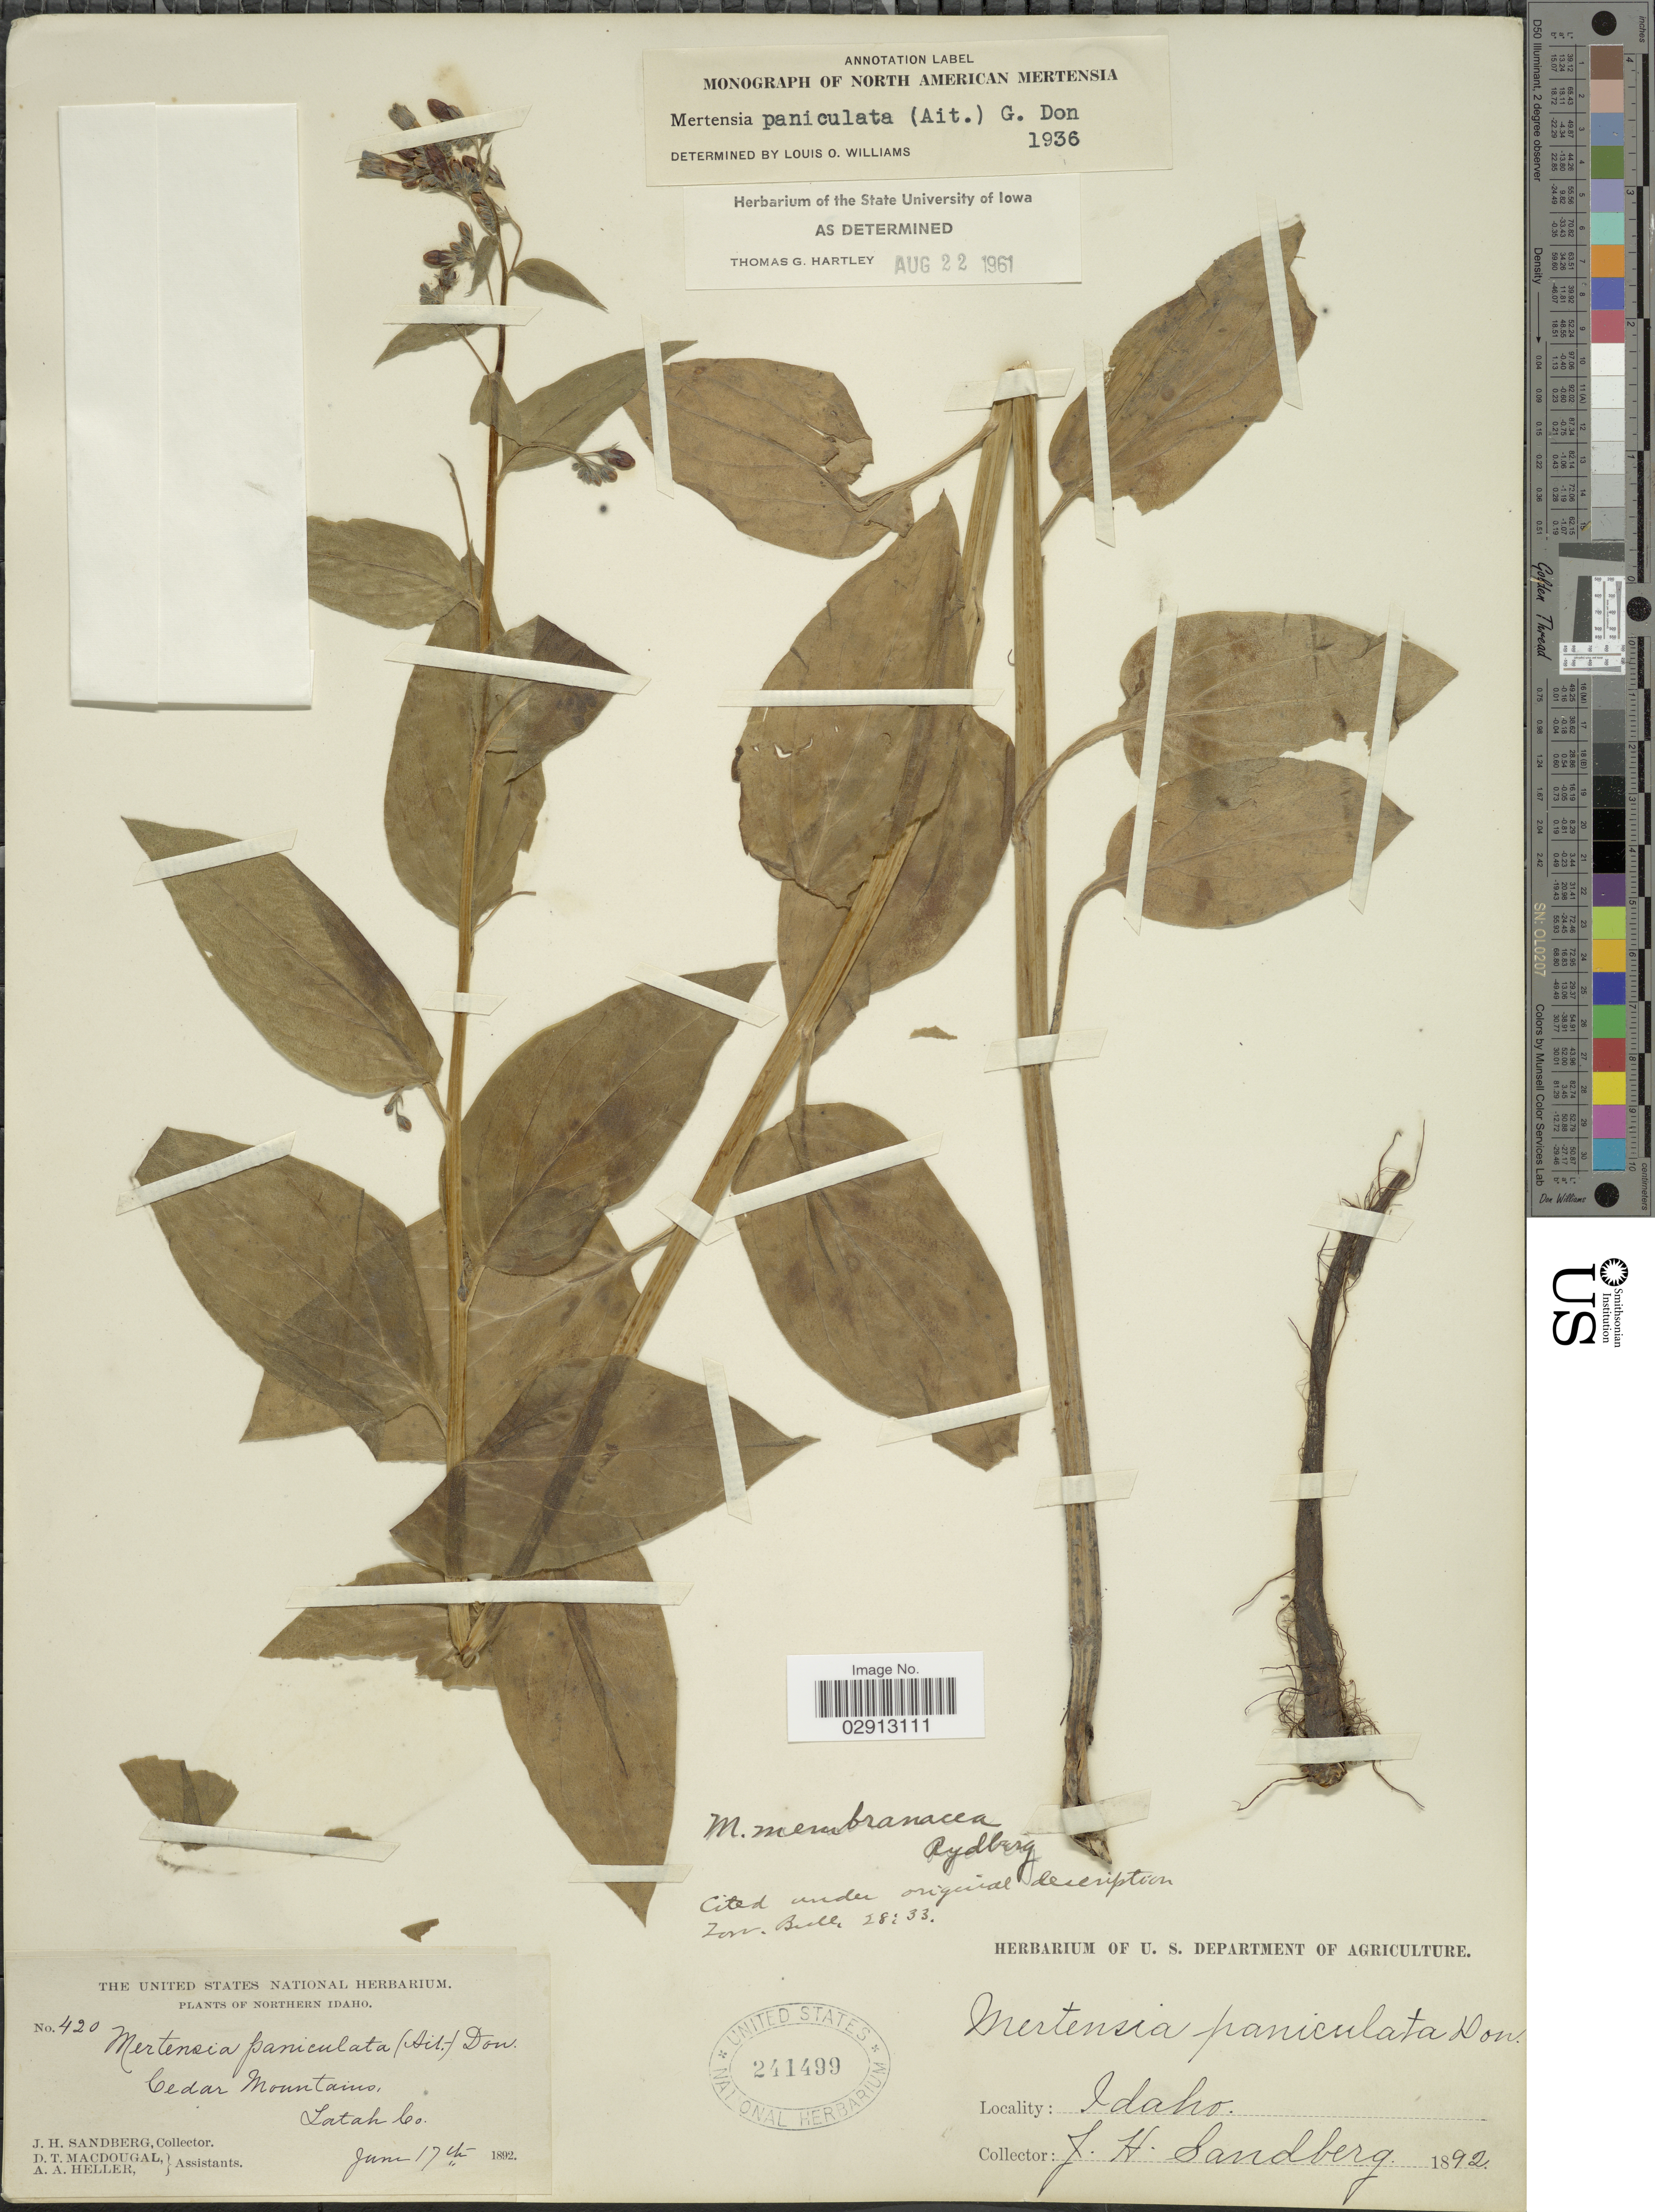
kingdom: Plantae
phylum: Tracheophyta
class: Magnoliopsida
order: Boraginales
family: Boraginaceae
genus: Mertensia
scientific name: Mertensia paniculata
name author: (Aiton) G. Don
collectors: J. H. Sandberg, D. T. MacDougal & A. A. Heller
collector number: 420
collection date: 1892-06-17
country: United States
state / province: Idaho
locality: Northern Idaho. Cedar Mountains. Latah Co.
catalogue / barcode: US 241499